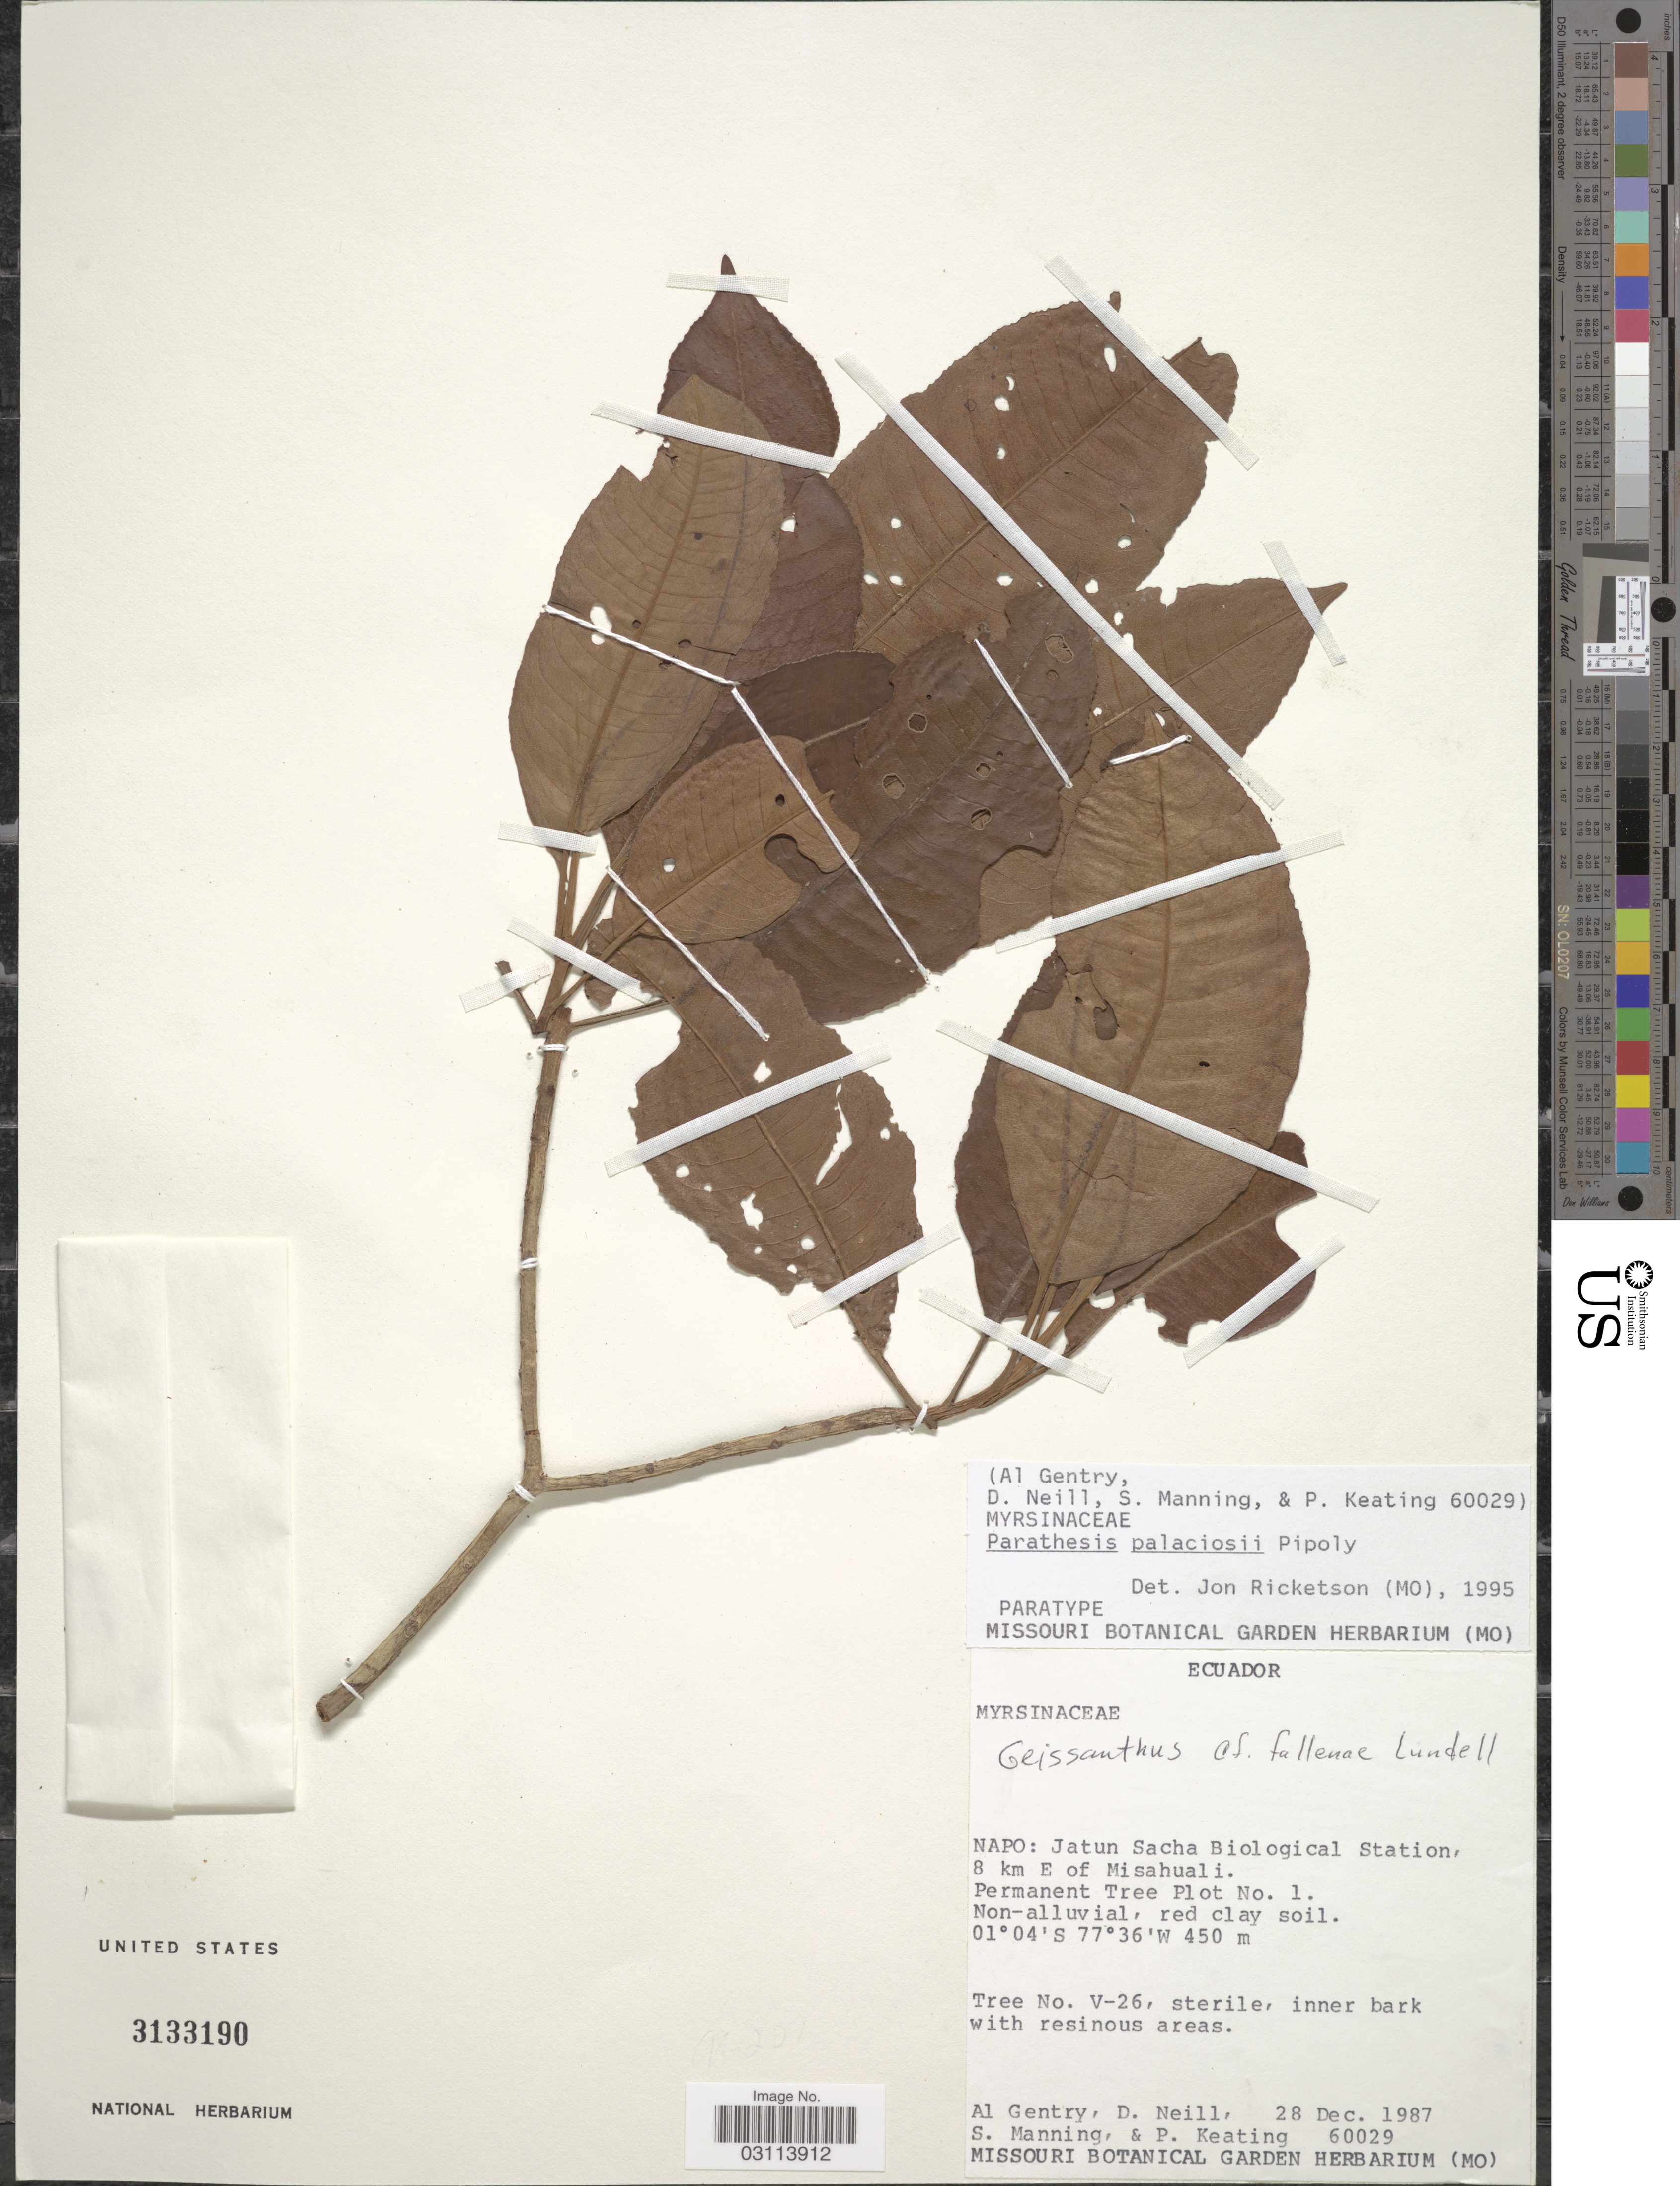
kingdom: Plantae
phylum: Tracheophyta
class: Magnoliopsida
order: Ericales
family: Primulaceae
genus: Parathesis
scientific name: Parathesis palaciosii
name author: Pipoly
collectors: A. H. Gentry, D. Neill, S. Manning & P. Keating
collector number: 60029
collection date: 1987-12-28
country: Ecuador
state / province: Napo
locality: Jatun Sacha Biological Station, 8 km east of Misahuali.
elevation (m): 450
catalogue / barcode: US 3133190